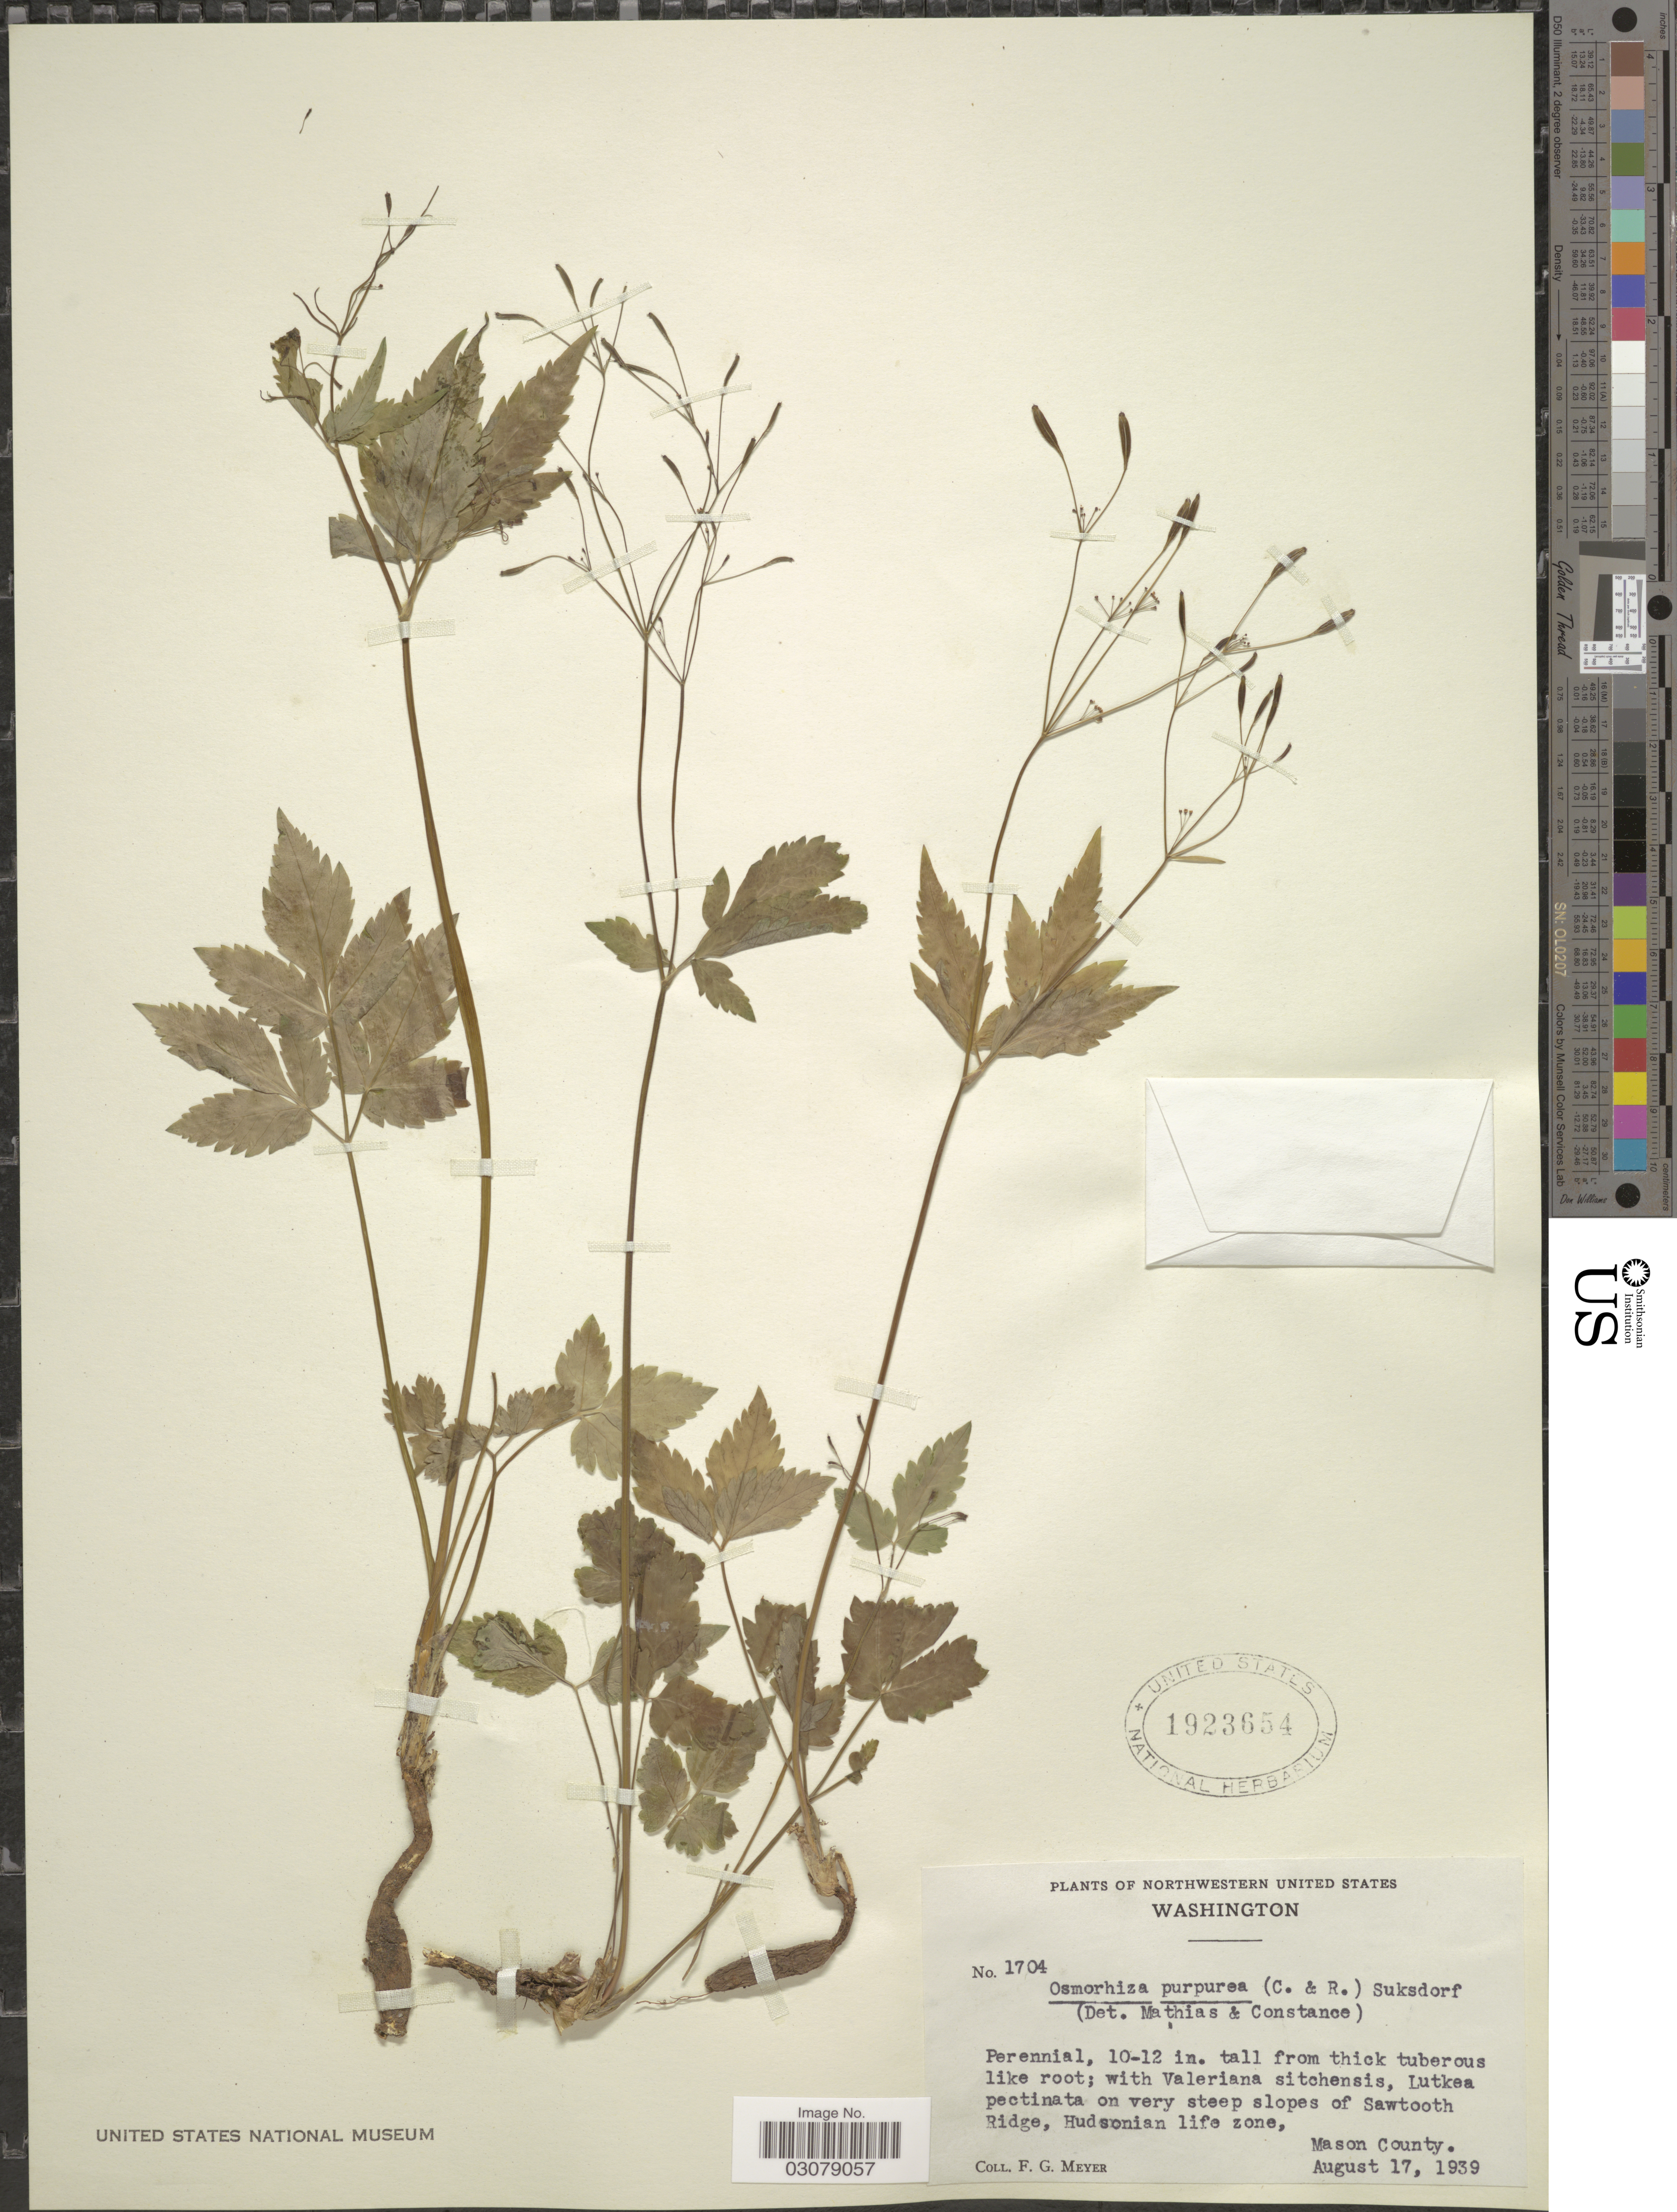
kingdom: Plantae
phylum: Tracheophyta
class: Magnoliopsida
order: Apiales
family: Apiaceae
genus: Osmorhiza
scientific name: Osmorhiza purpurea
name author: (J.M. Coult. & Rose) Suksd.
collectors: F. G. Meyer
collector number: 1704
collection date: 1939-08-17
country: United States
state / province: Washington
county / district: Mason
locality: Northwestern United States. On very steep slopes of Sawtooth Ridge, Hudsonian life zone, Mason County.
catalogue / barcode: US 1923654